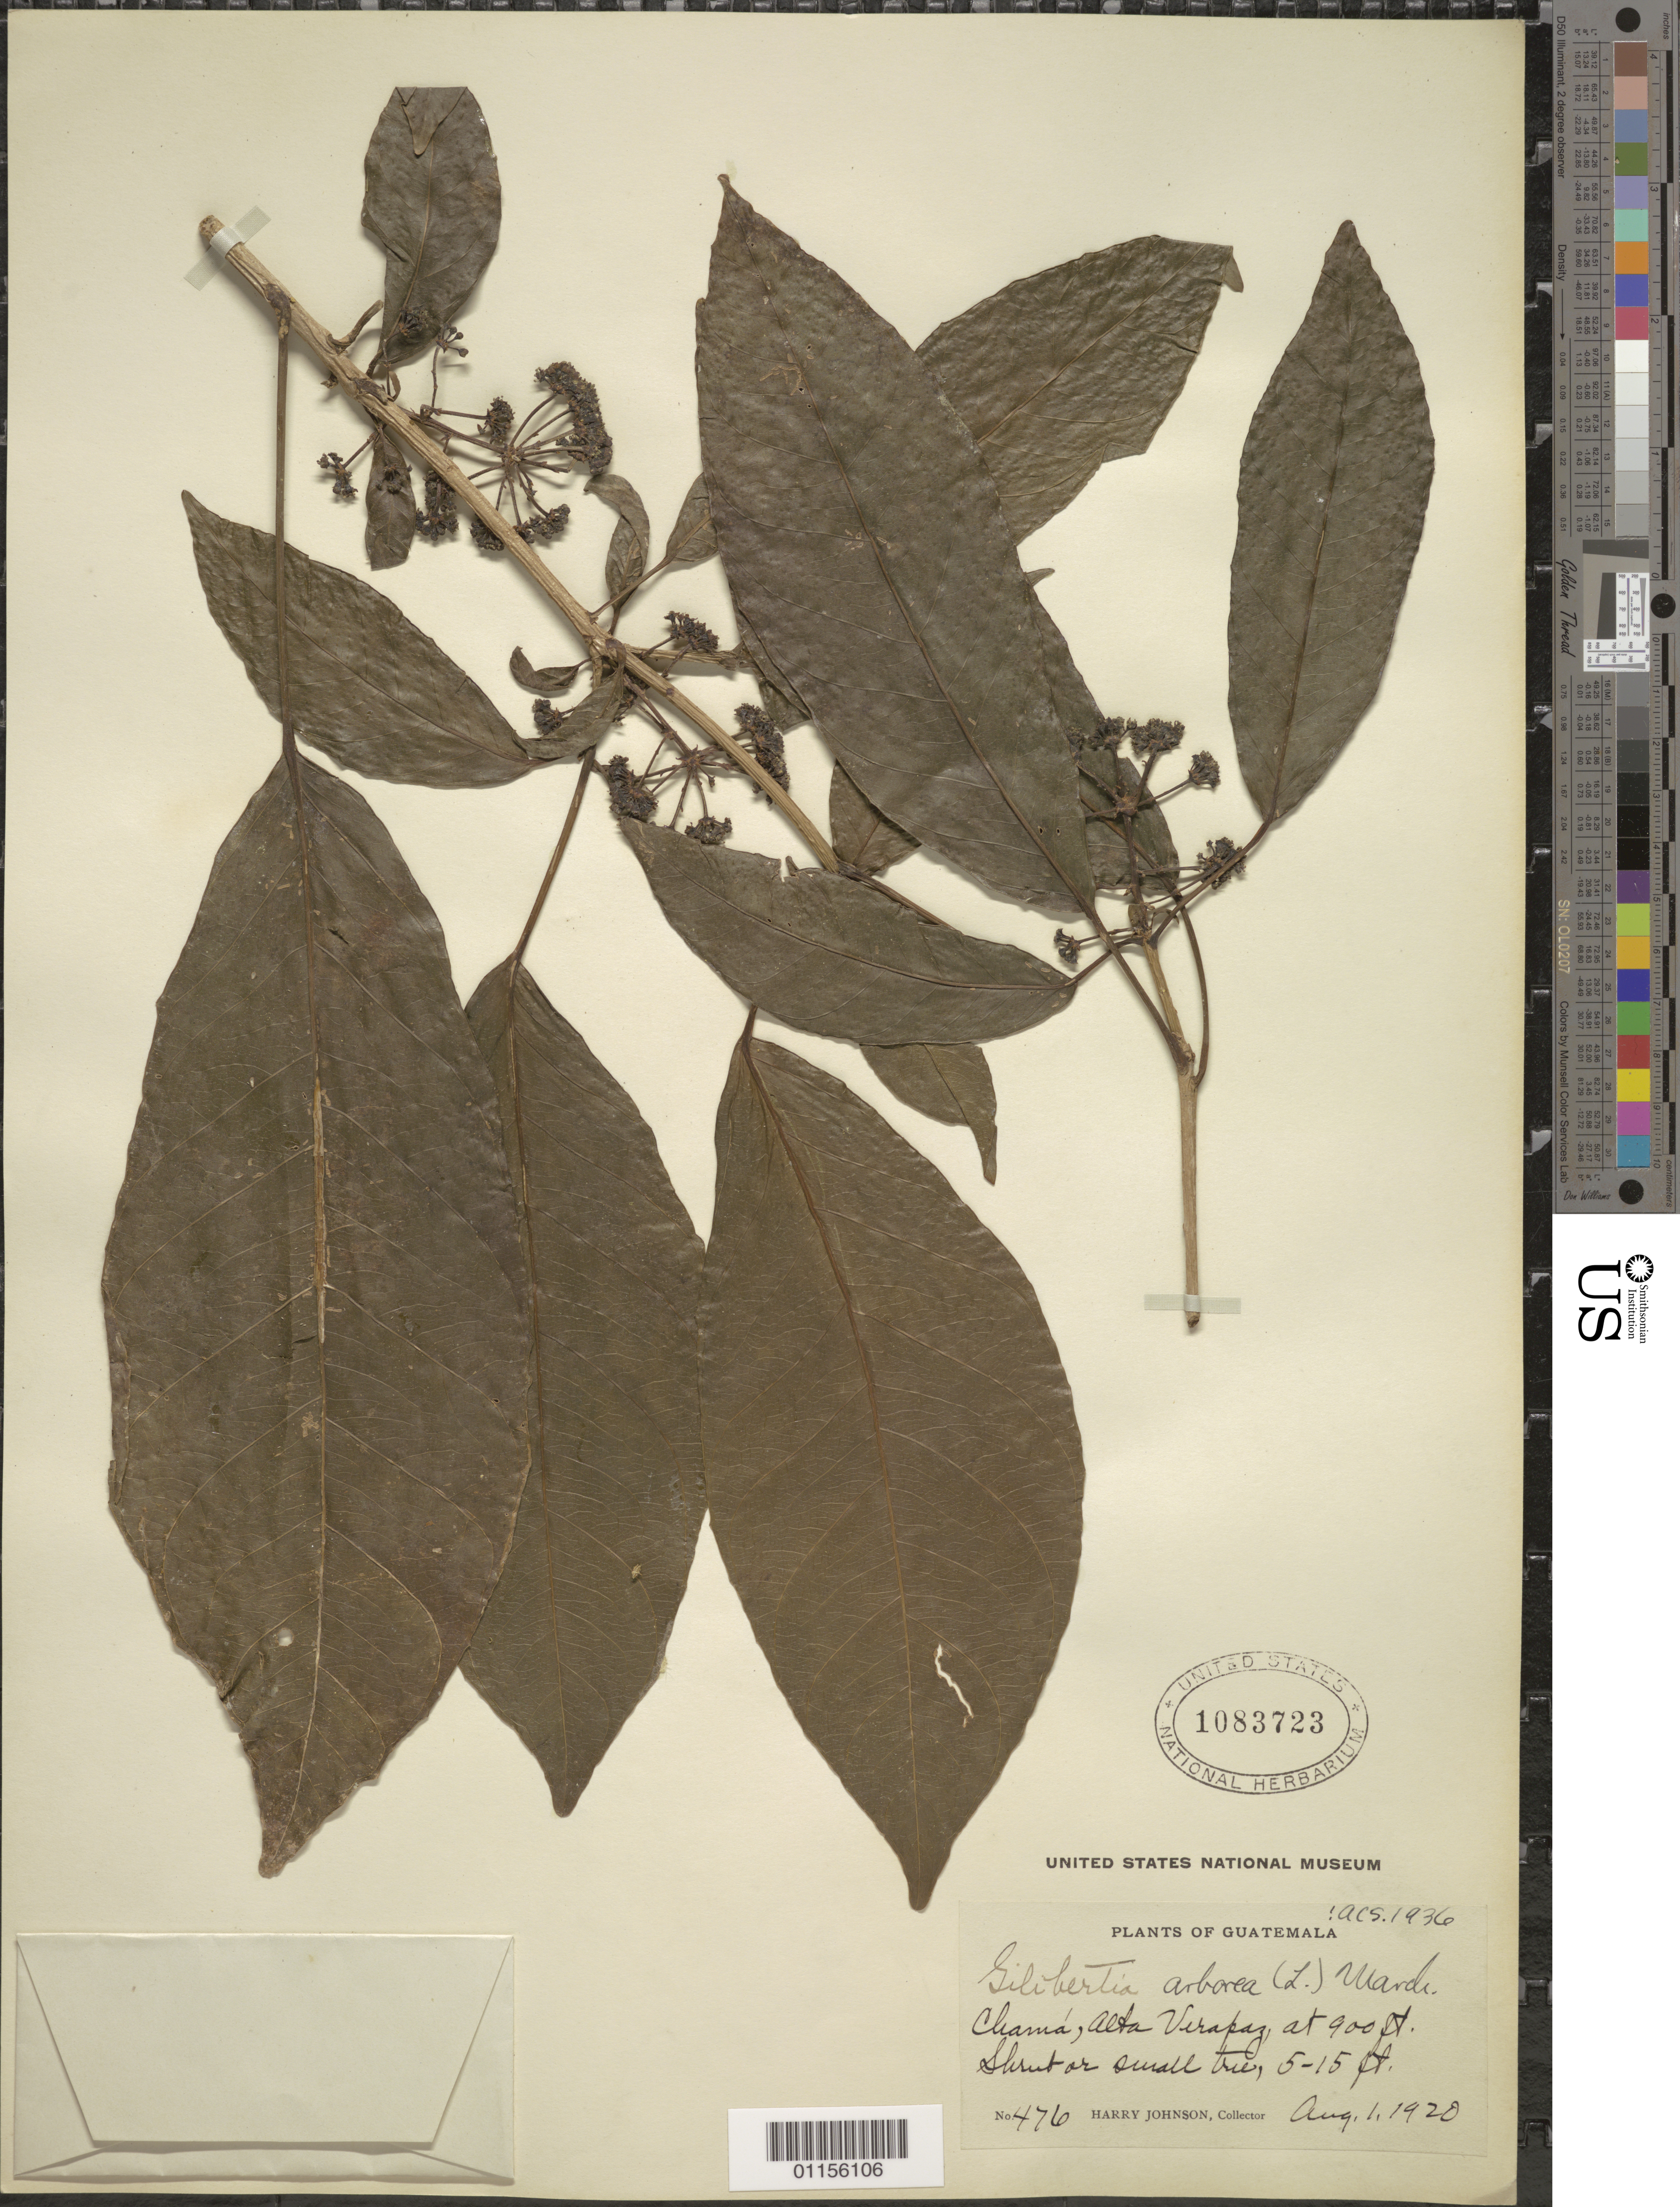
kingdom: Plantae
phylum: Tracheophyta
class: Magnoliopsida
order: Apiales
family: Araliaceae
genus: Dendropanax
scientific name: Dendropanax arboreus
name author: (L.) Decne. & Planch.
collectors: H. Johnson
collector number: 476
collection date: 1920-08-01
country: Guatemala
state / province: Alta Verapaz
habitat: Shrub or small tree.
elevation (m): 274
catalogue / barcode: US 1083723